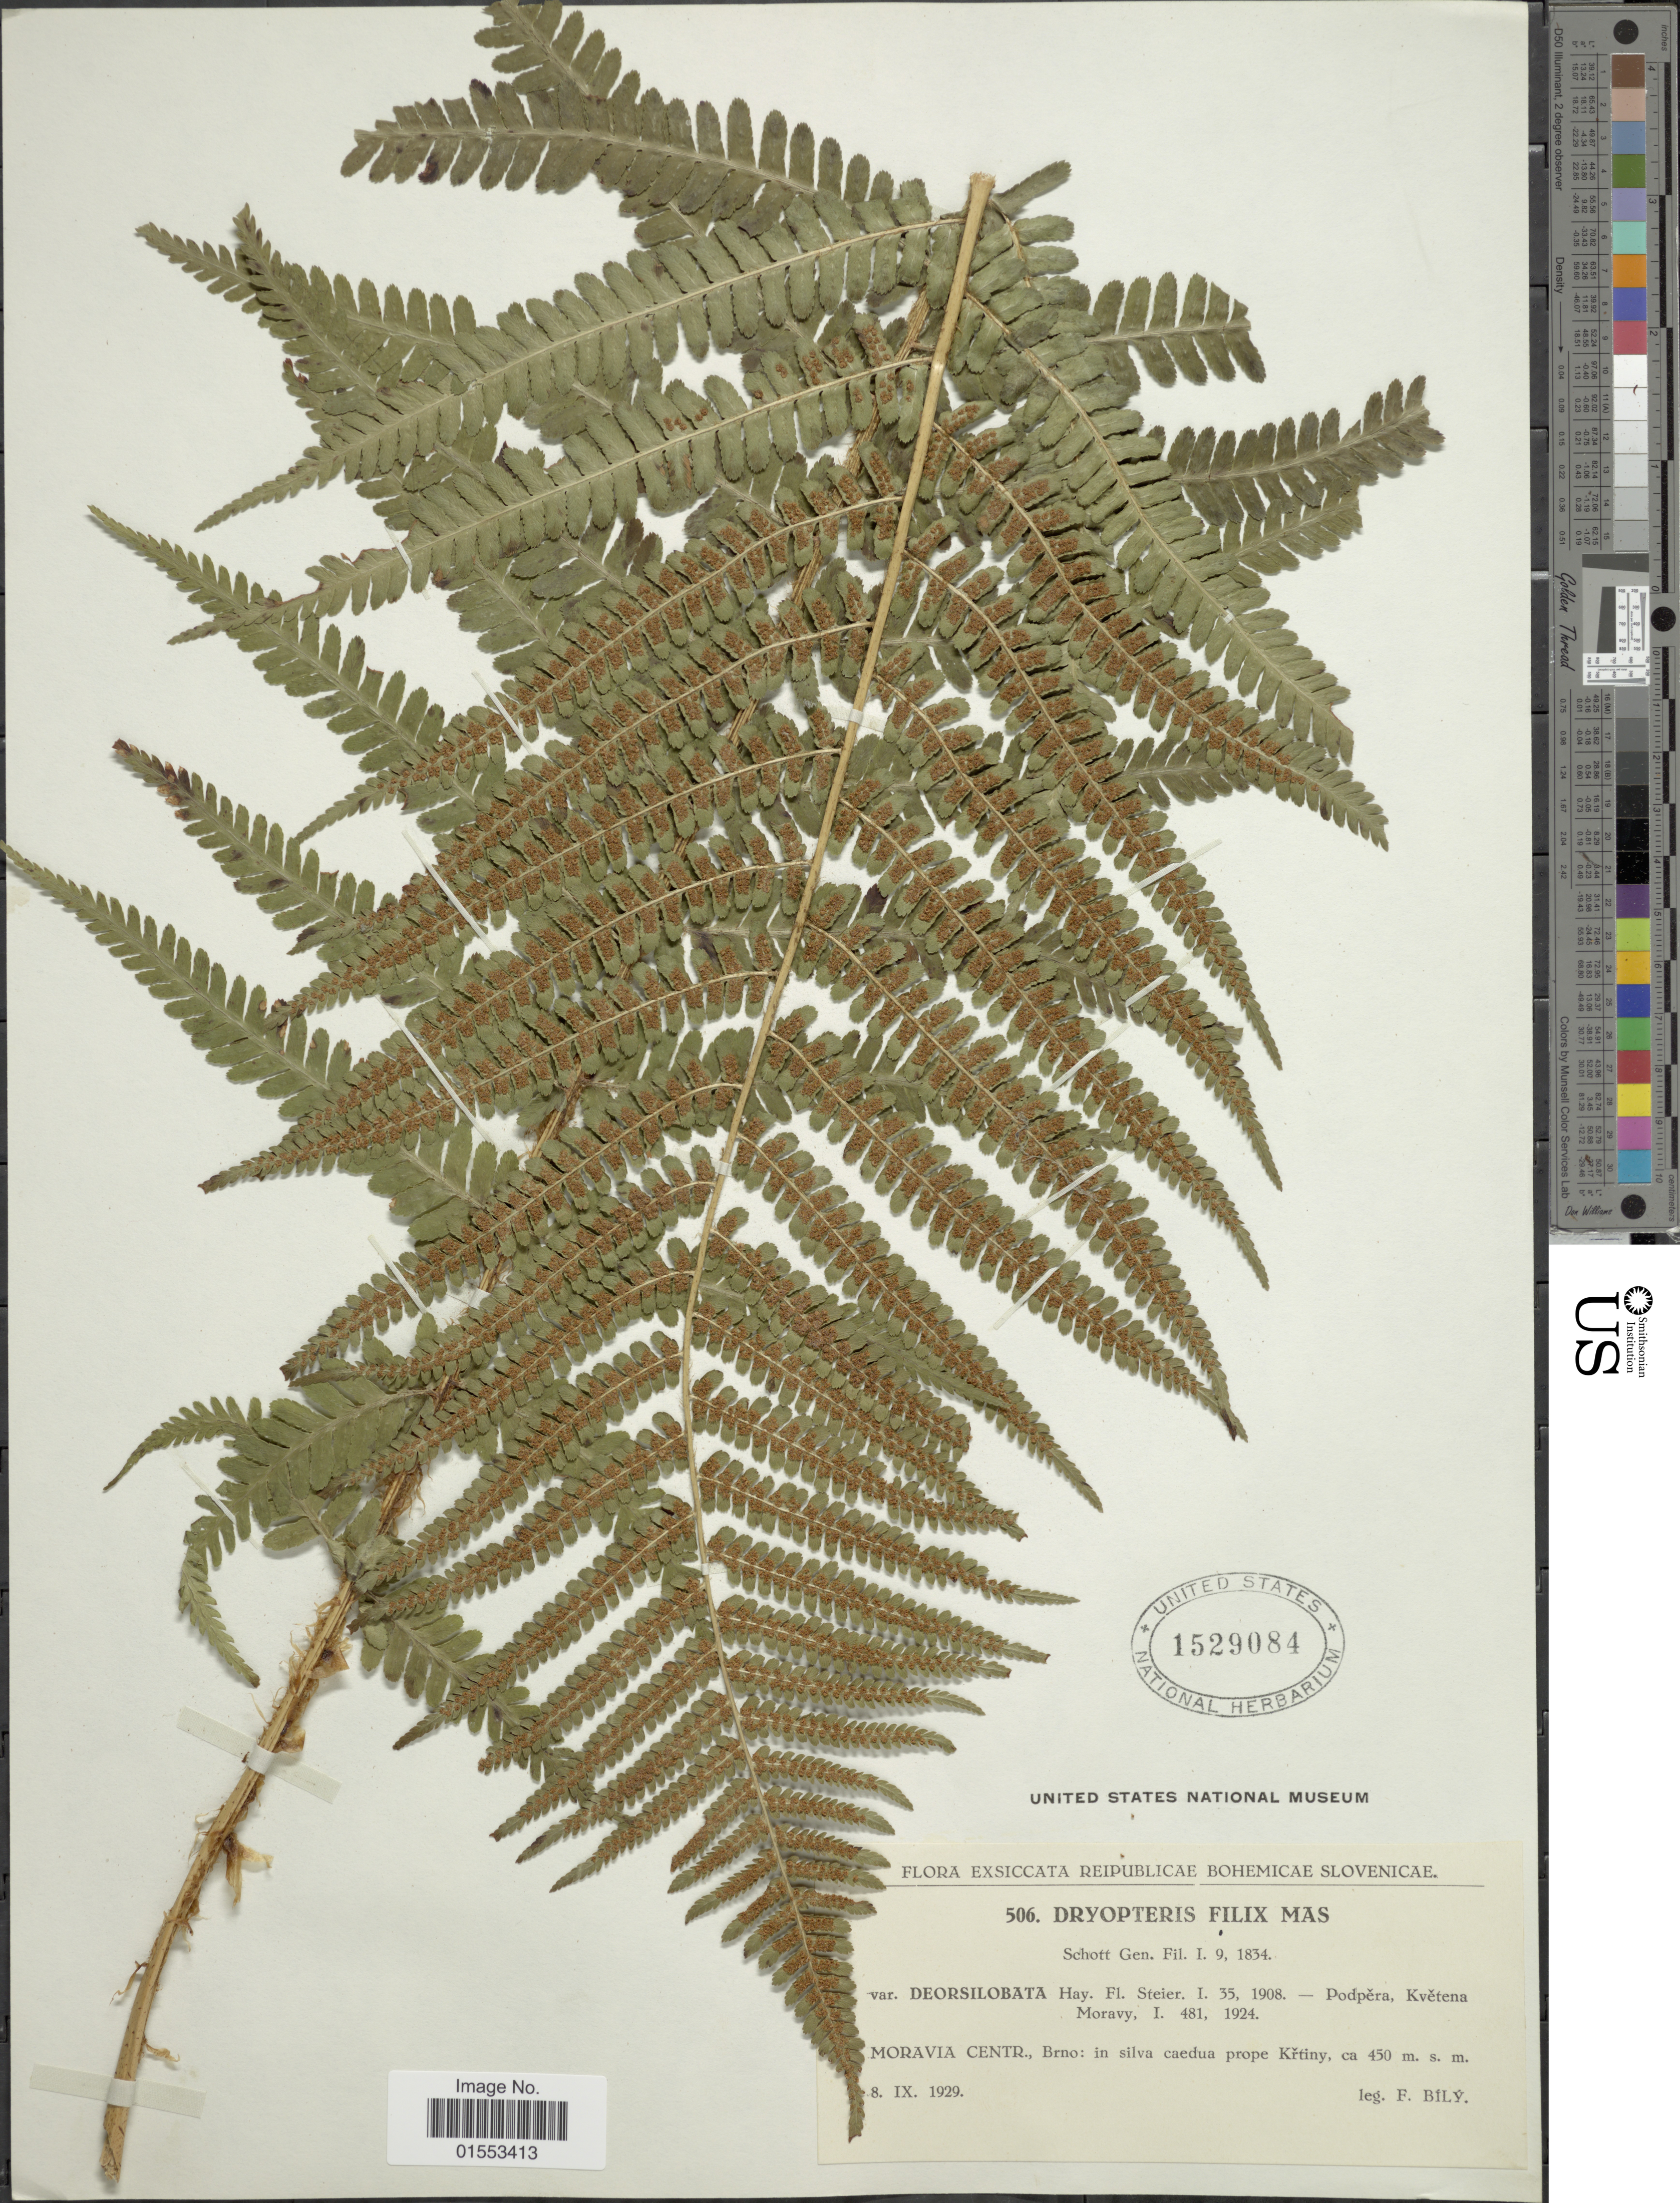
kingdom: Plantae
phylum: Tracheophyta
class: Polypodiopsida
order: Polypodiales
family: Dryopteridaceae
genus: Dryopteris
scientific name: Dryopteris filix-mas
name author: (L.) Schott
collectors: F. Bily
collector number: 506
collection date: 1929-09-08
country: Czechia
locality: Moravia Centr., Brno: in silva caedua prope Krtiny.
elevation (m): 450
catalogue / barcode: US 1529084